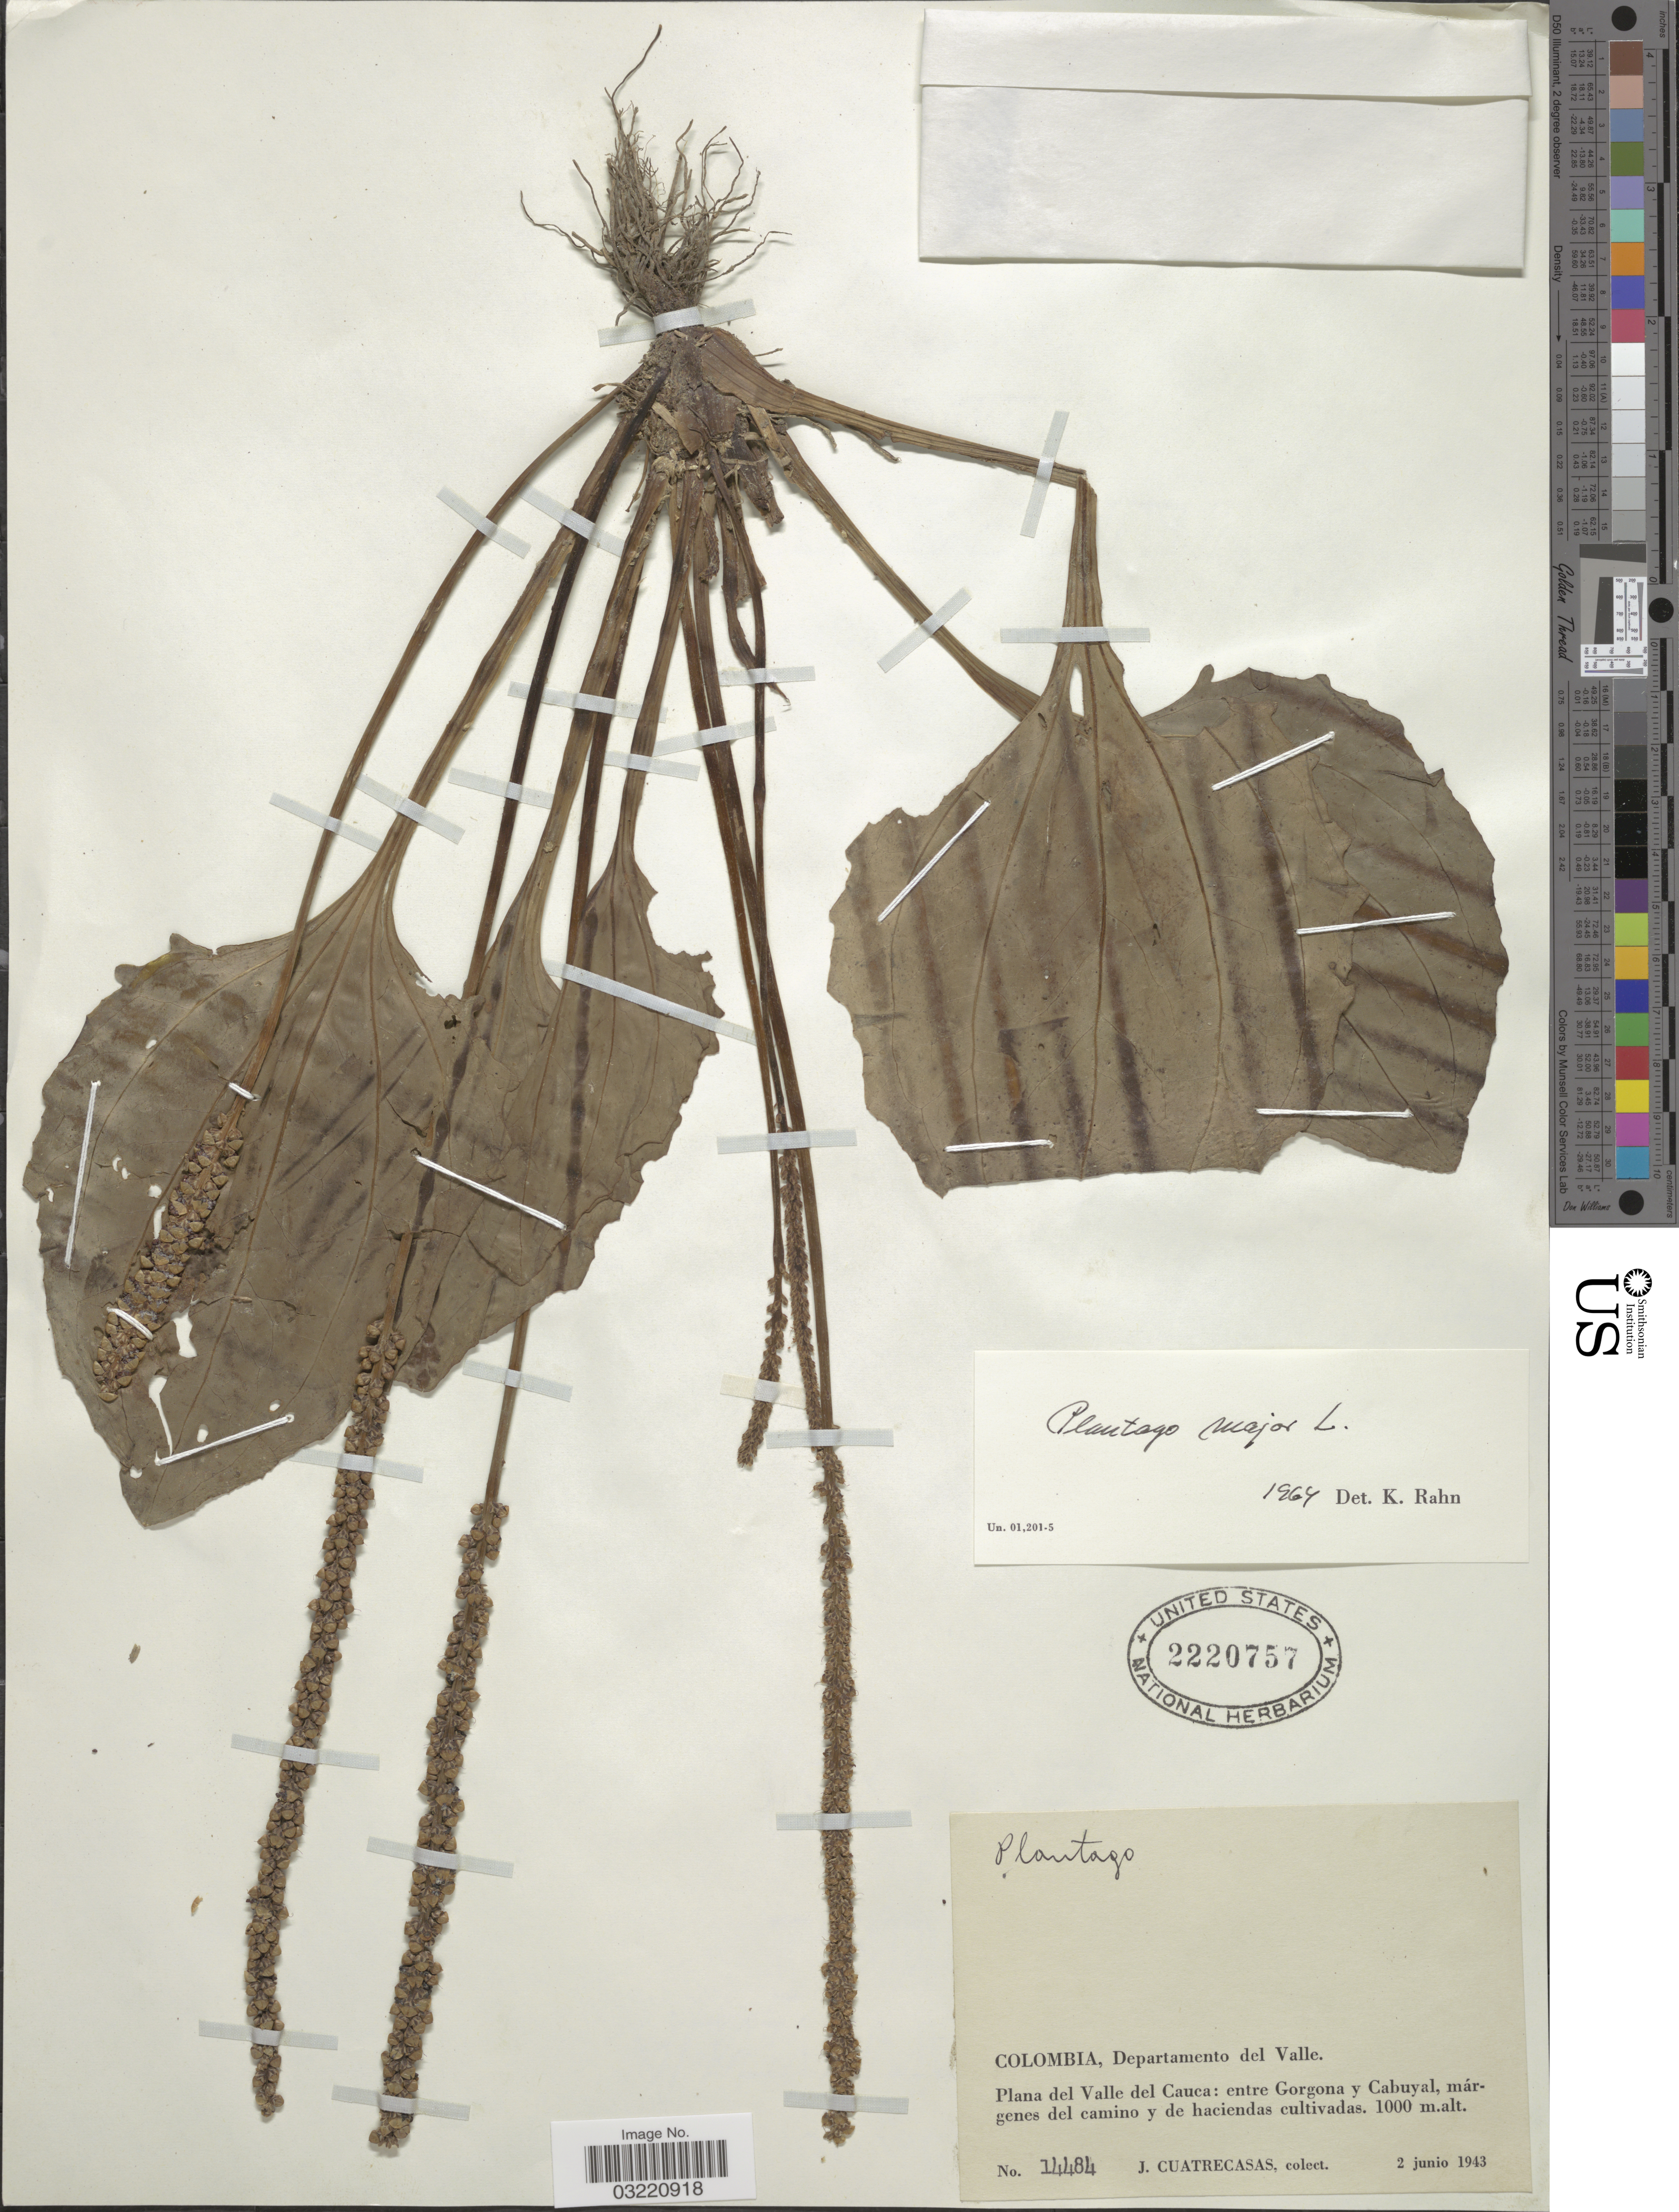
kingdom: Plantae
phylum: Tracheophyta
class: Magnoliopsida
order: Lamiales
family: Plantaginaceae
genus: Plantago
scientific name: Plantago major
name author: L.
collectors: J. Cuatrecasas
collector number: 14484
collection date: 1943-06-02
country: Colombia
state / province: Valle del Cauca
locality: Departamento del Valle. Plana del Valle del Cauca: entre Gorgona y Cabyal, márgenes del camino y de haciendas cultivadas.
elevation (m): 1000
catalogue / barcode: US 2220757